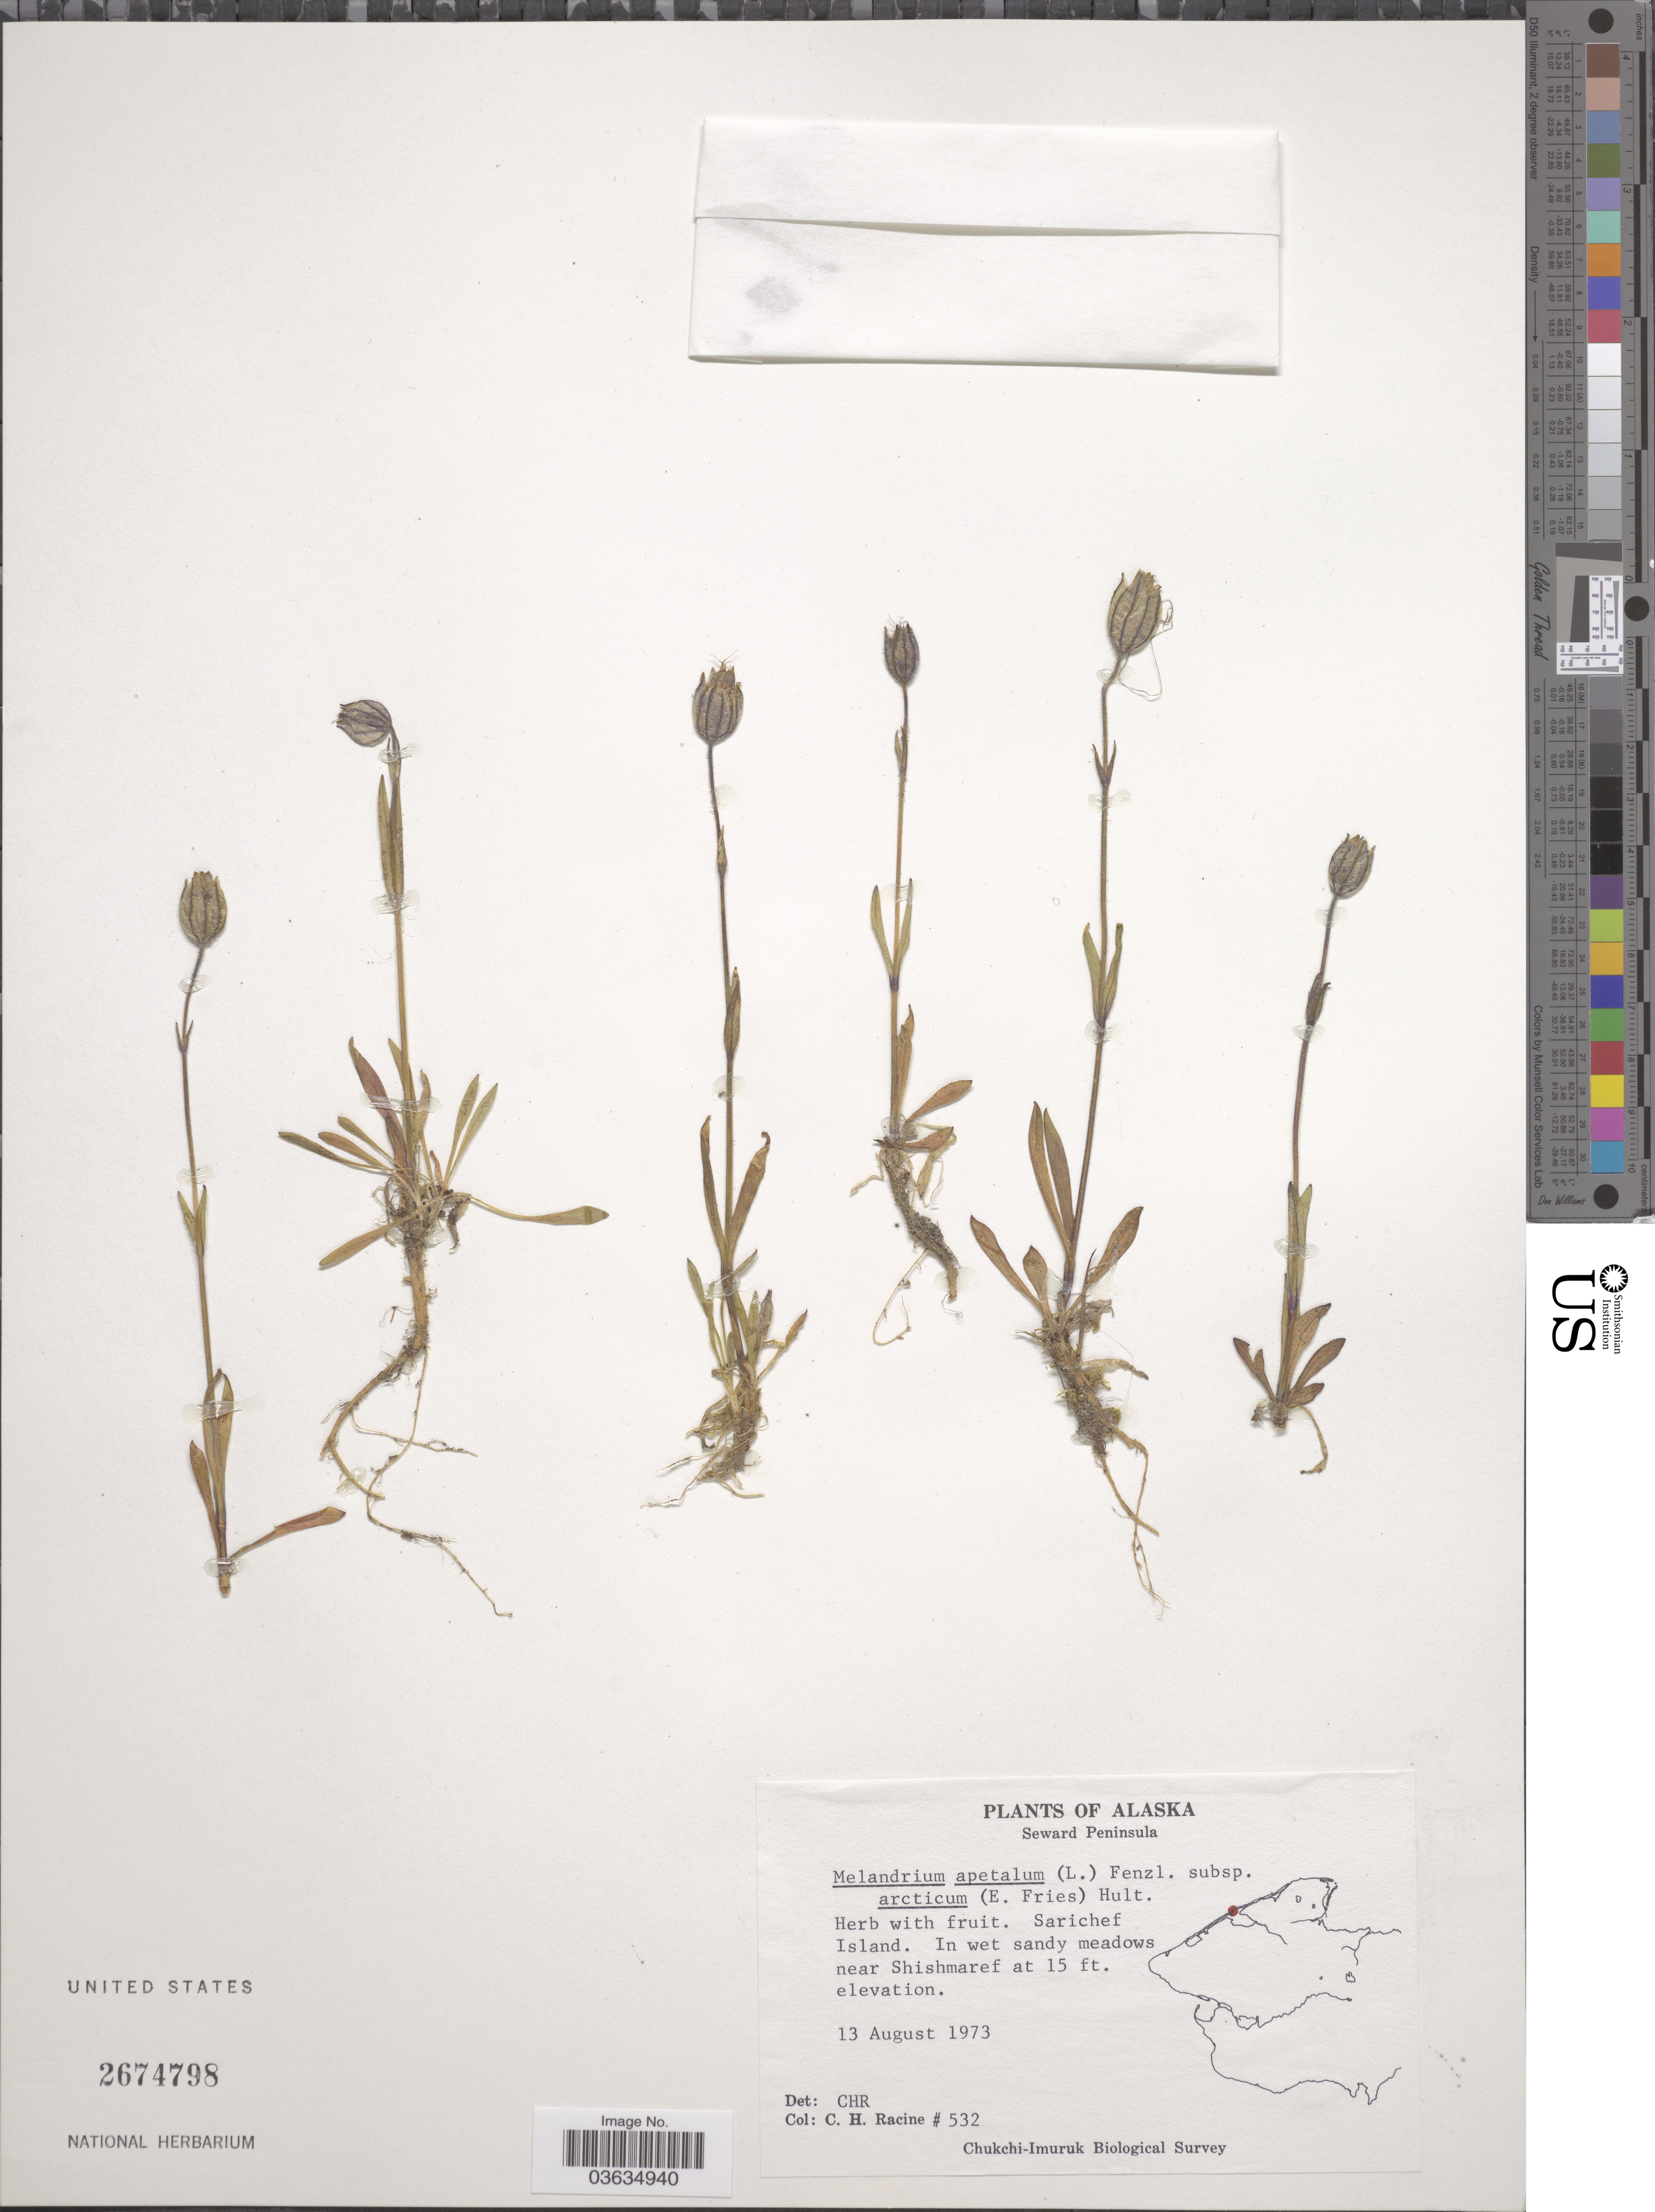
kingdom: Plantae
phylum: Tracheophyta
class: Magnoliopsida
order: Caryophyllales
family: Caryophyllaceae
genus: Silene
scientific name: Silene uralensis subsp. uralensis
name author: (Rupr.) Bocquet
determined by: Strong, Mark T., (BOT), Smithsonian Institution - National Museum of Natural History (UNITED STATES)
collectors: C. Racine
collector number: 532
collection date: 1973-08-13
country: United States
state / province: Alaska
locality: Seward Peninsula. Sarichef Island. In wet sandy meadows near Shishmaref.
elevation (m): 5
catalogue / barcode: US 2674798